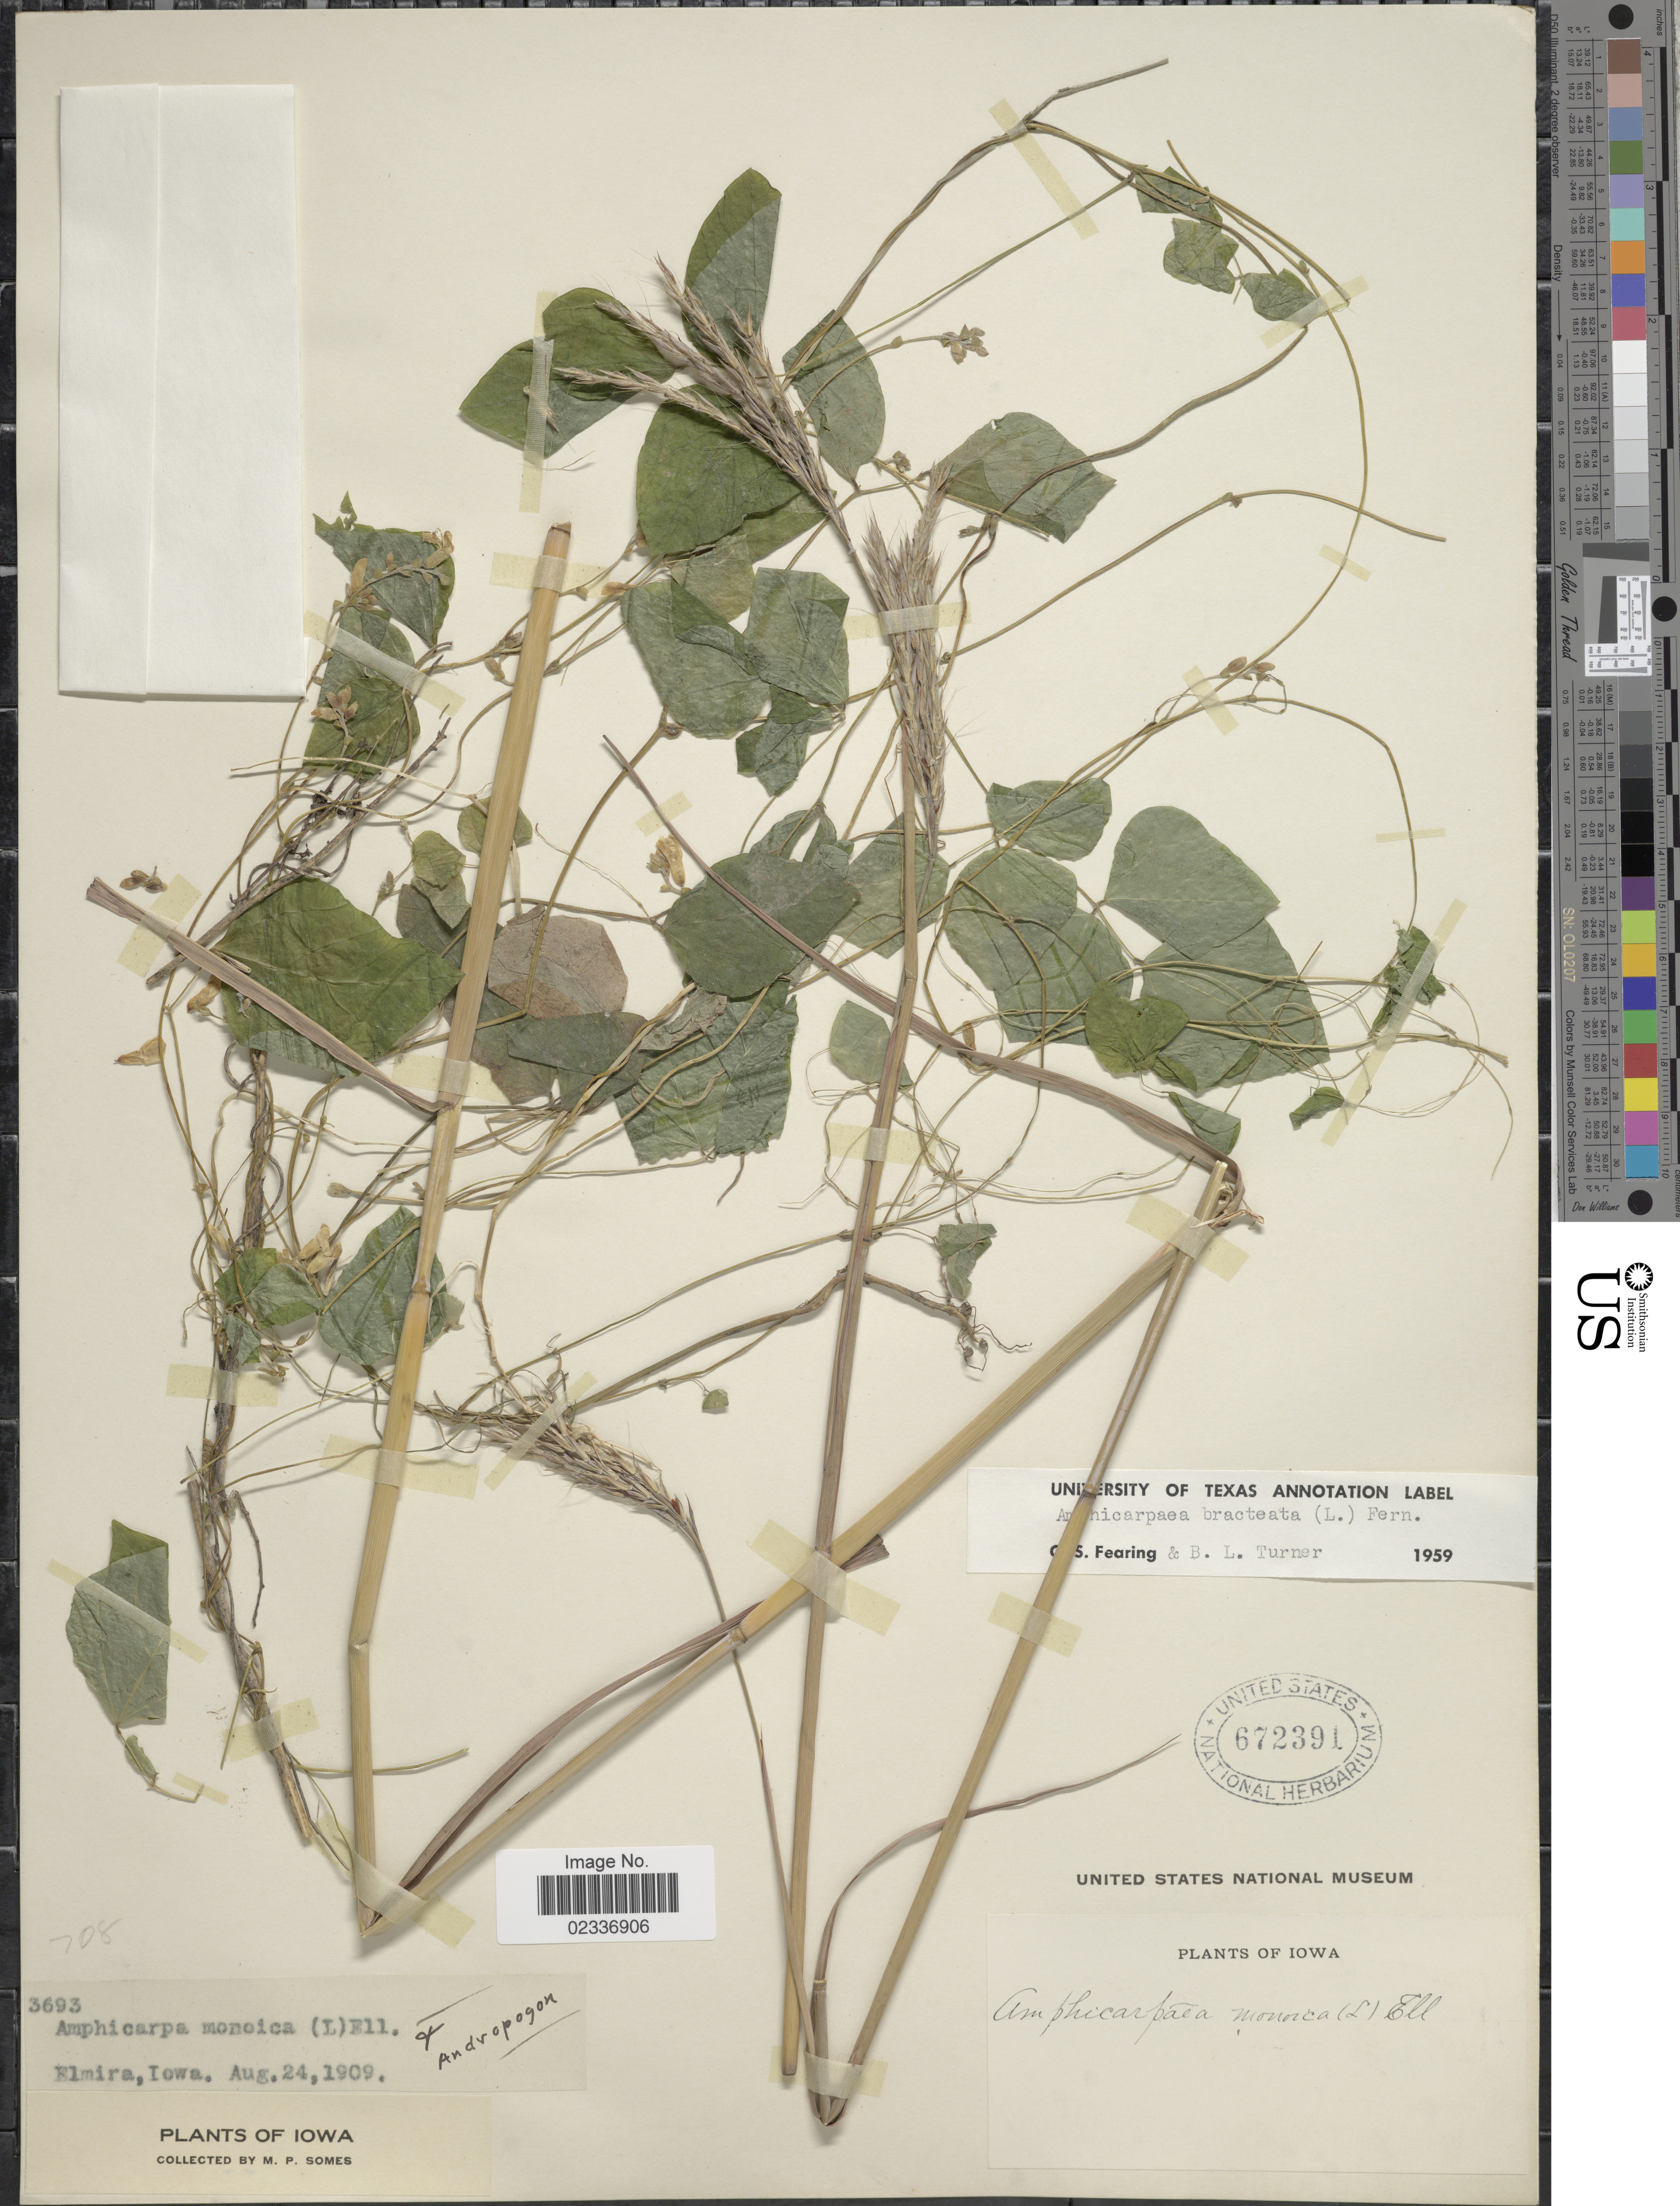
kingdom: Plantae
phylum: Tracheophyta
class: Magnoliopsida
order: Fabales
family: Fabaceae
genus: Amphicarpaea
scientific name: Amphicarpaea bracteata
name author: (L.) Fernald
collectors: M. Somes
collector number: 3693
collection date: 1909-08-24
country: United States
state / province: Iowa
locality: Elmira, Iowa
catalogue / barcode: US 672391